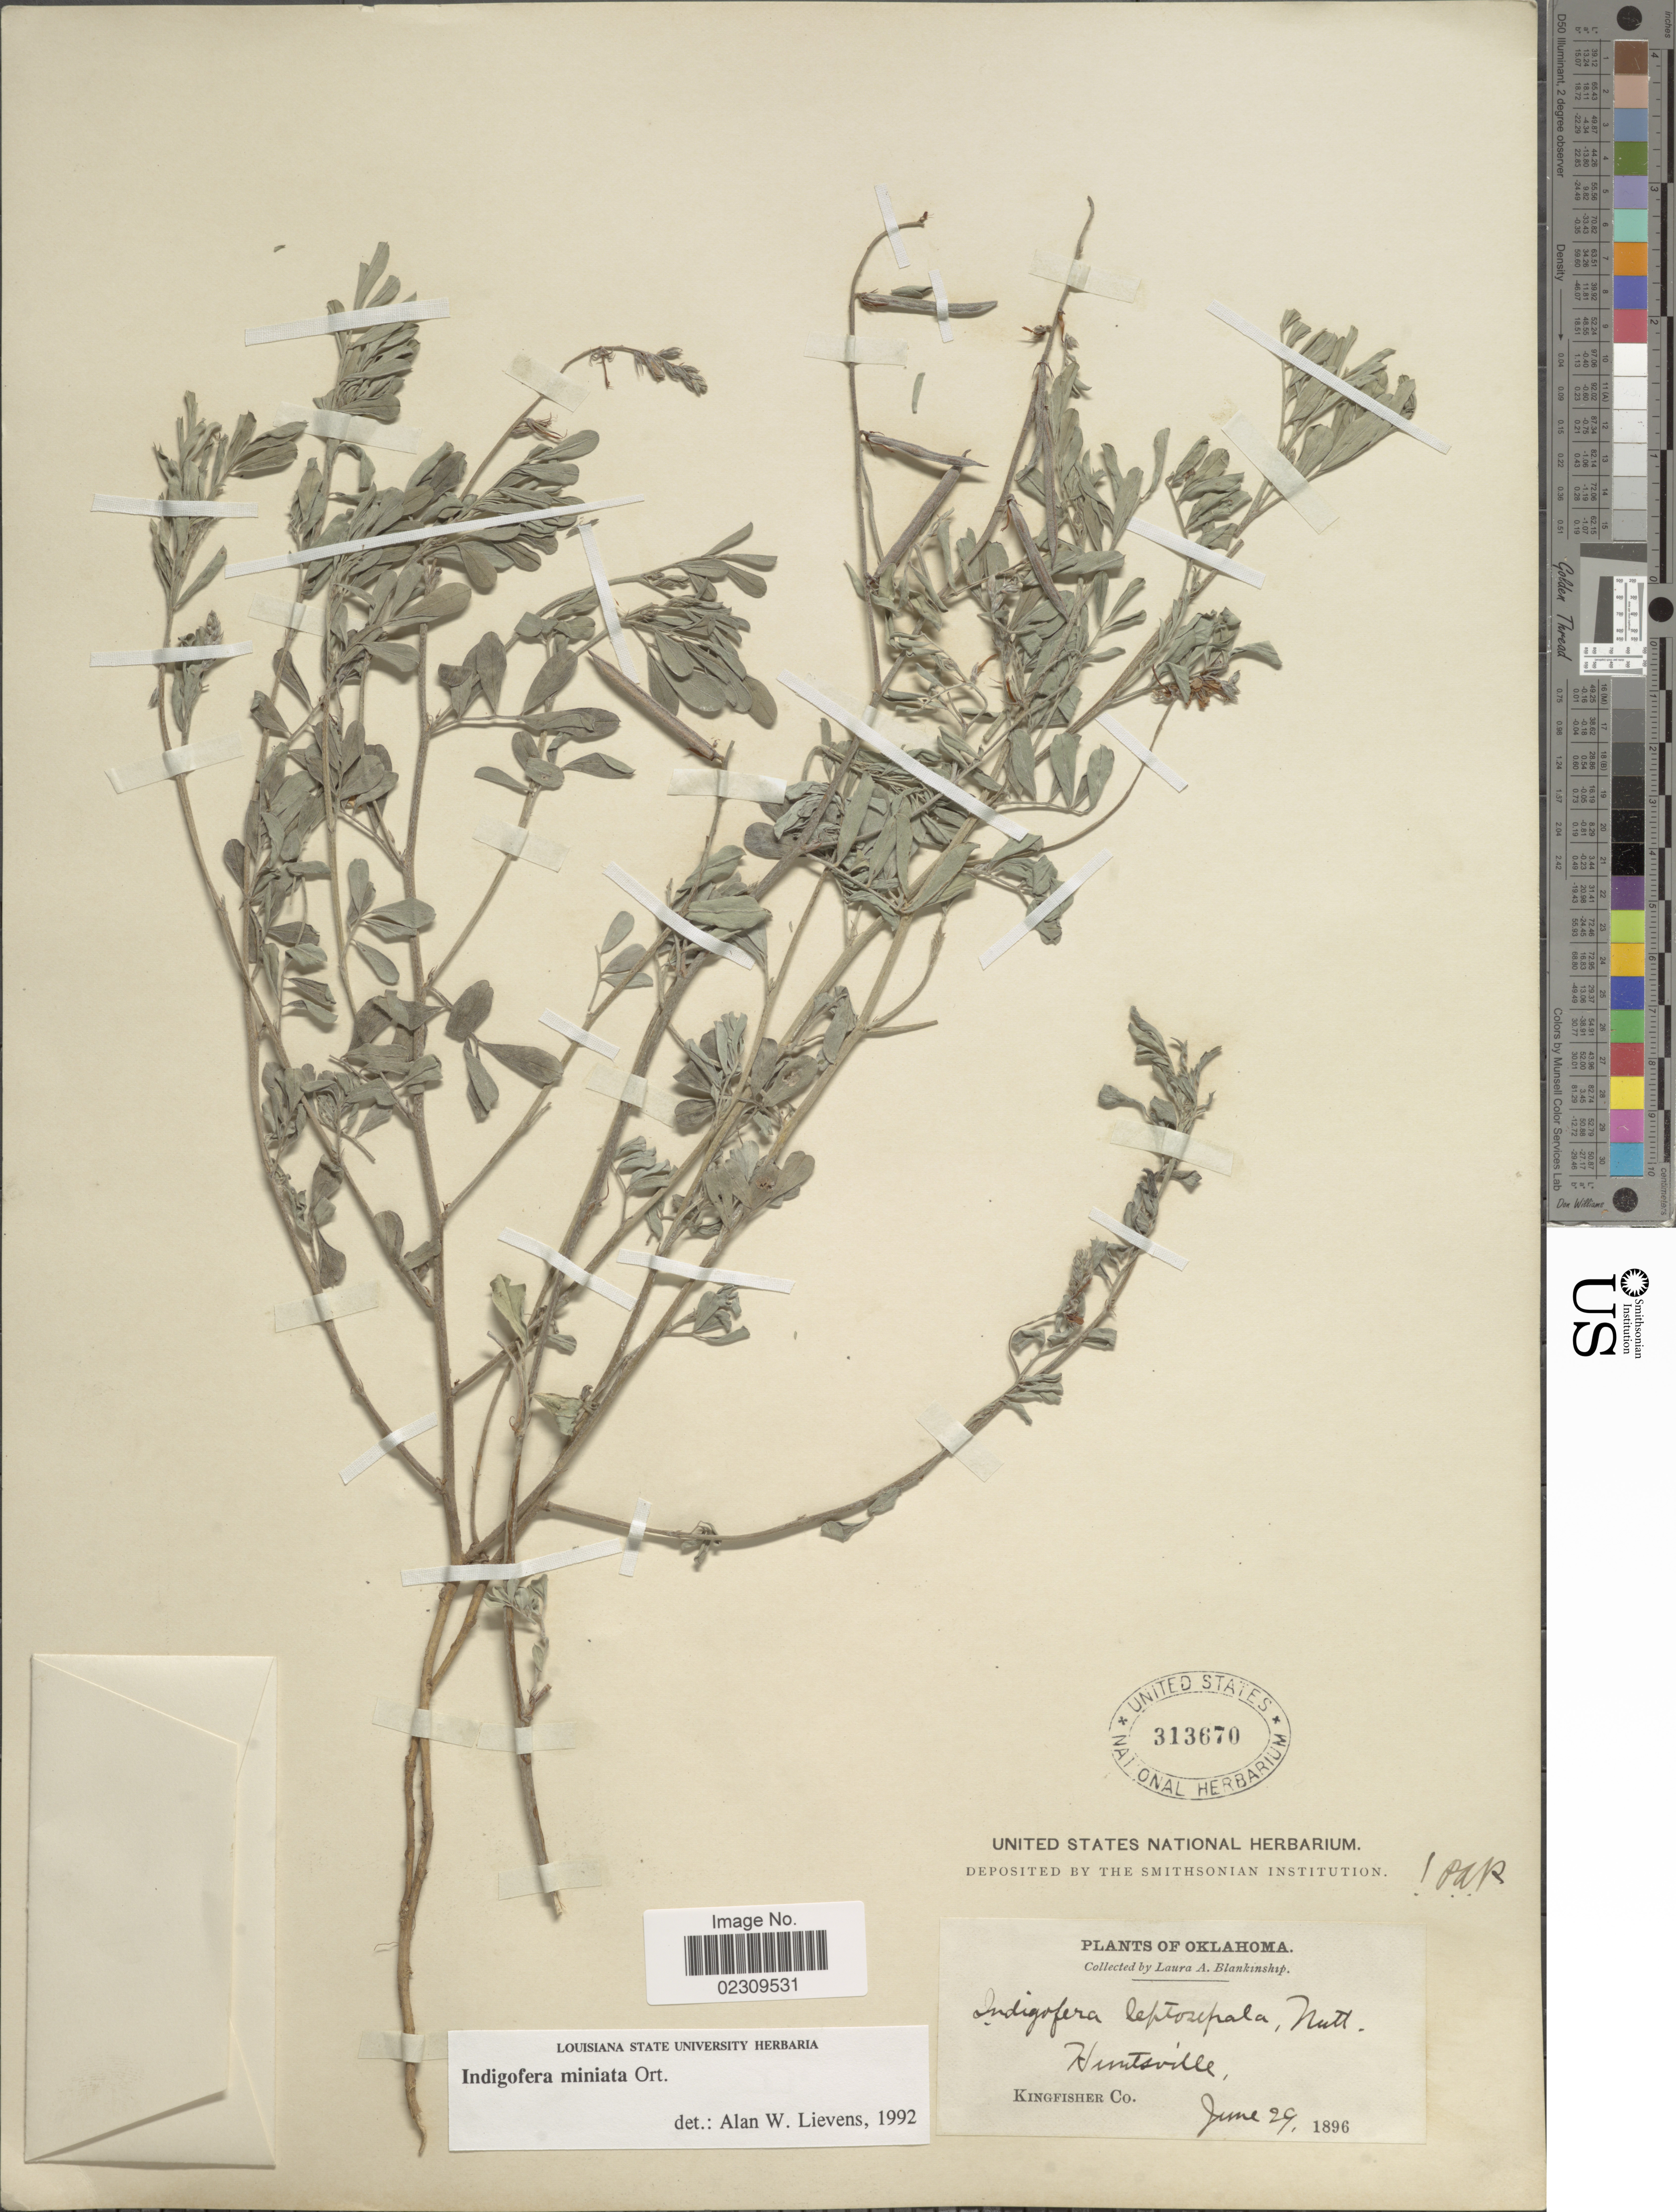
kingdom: Plantae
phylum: Tracheophyta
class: Magnoliopsida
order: Fabales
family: Fabaceae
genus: Indigofera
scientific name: Indigofera miniata var. leptosepala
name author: Ortega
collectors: L. A. Blankinship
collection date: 1896-06-29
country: United States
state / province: Oklahoma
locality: Huntsville, Kingfisher Co.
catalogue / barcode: US 313670